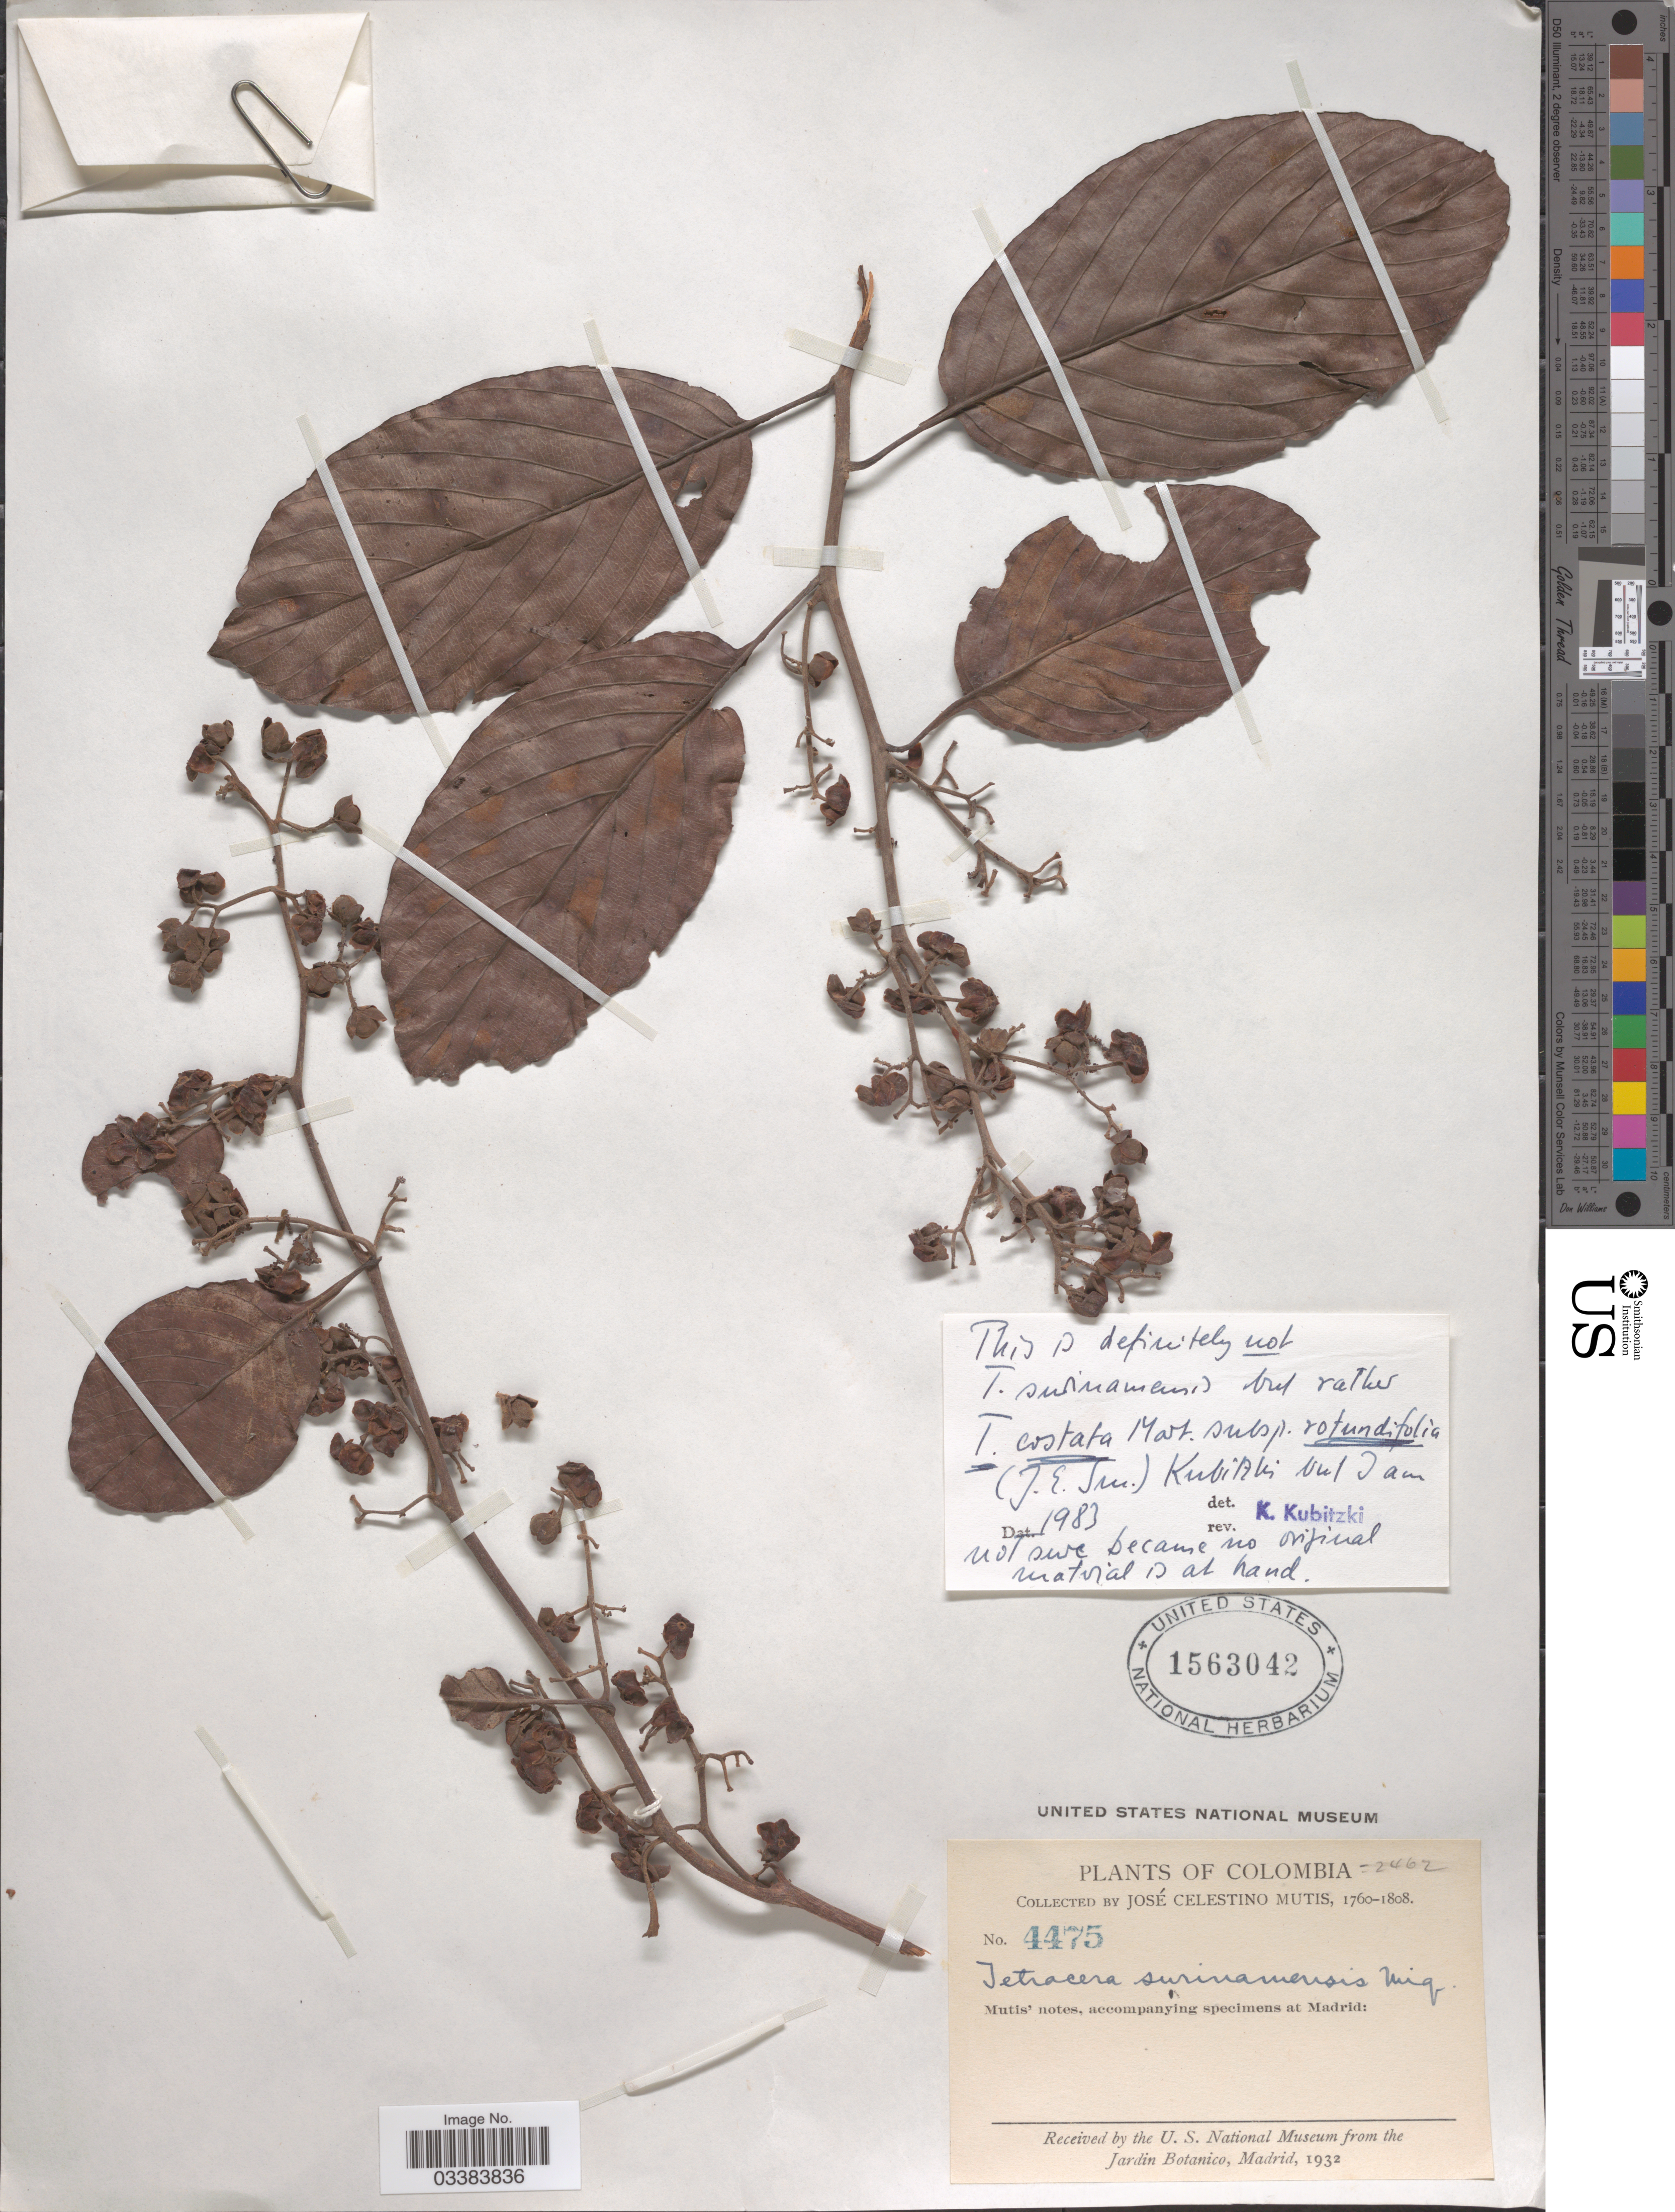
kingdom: Plantae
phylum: Tracheophyta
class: Magnoliopsida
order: Dilleniales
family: Dilleniaceae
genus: Tetracera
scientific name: Tetracera costata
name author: Mart. ex Eichler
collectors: J. C. B. Mutis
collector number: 4475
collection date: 1760/1808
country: Colombia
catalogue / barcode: US 1563042